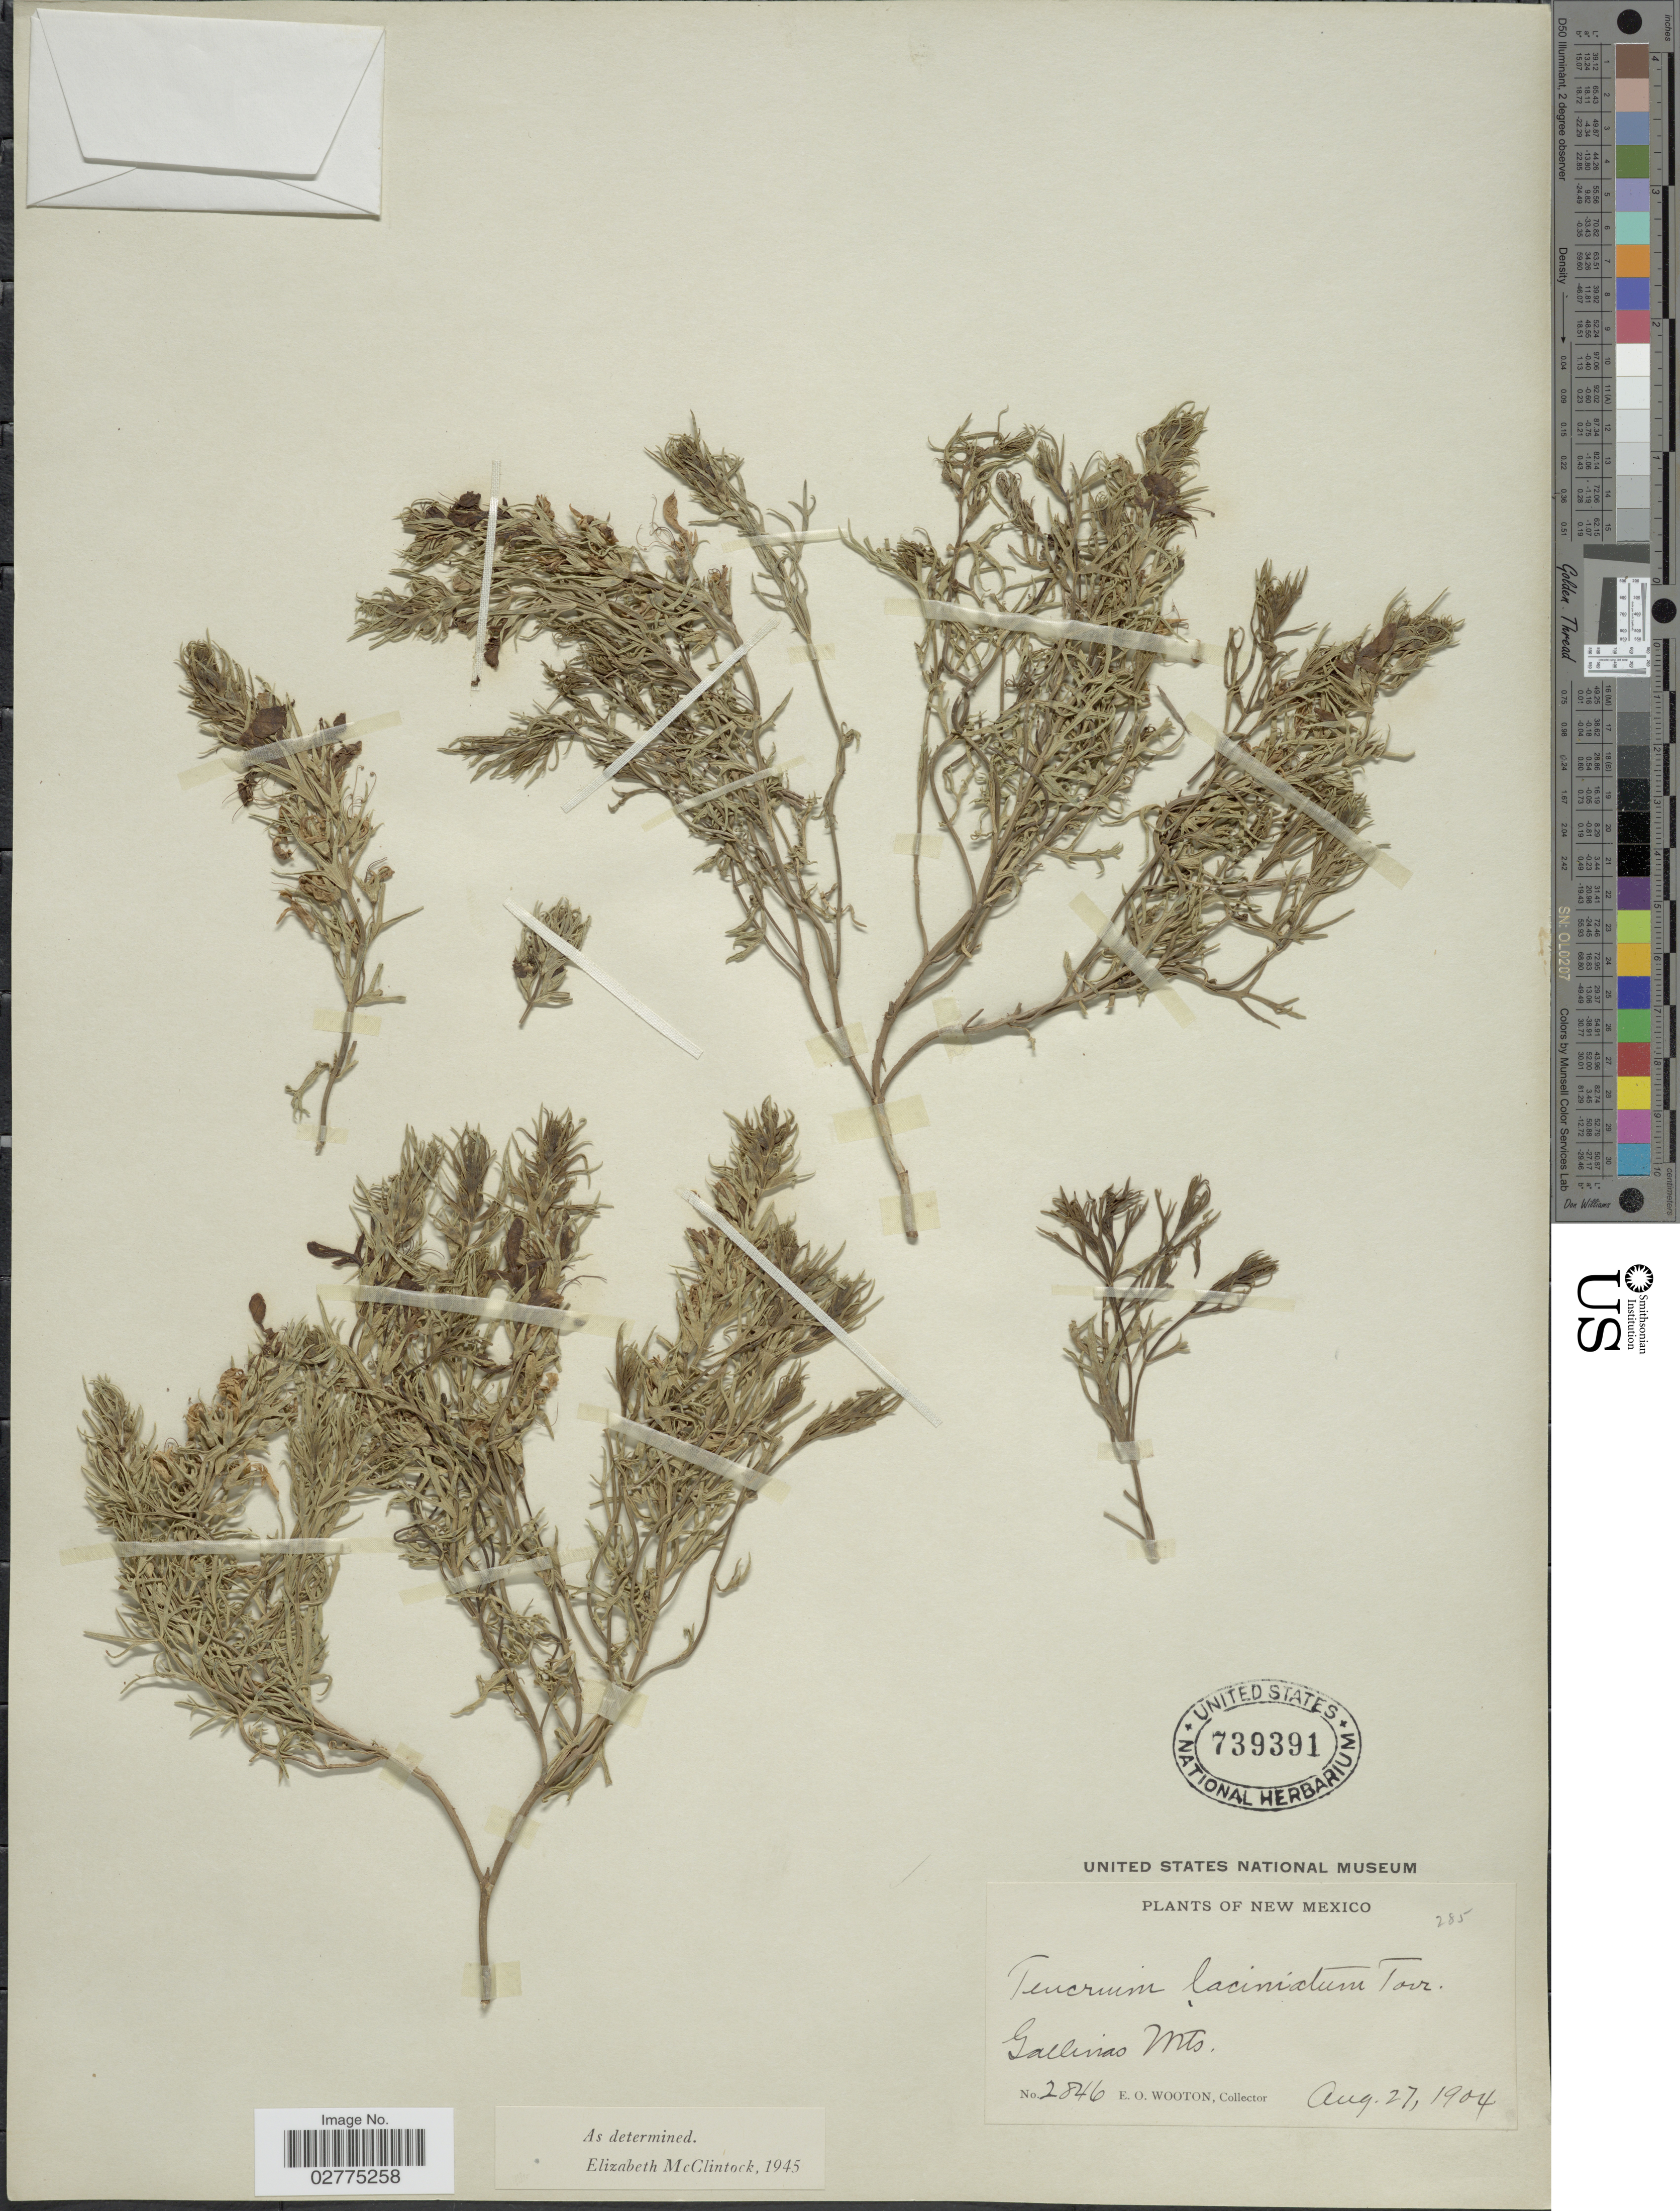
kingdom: Plantae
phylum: Tracheophyta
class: Magnoliopsida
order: Lamiales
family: Lamiaceae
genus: Teucrium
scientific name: Teucrium laciniatum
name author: Torr.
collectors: E. O. Wooton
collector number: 2846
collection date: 1904-08-27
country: United States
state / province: New Mexico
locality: Gallinao Mts.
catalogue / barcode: US 739391